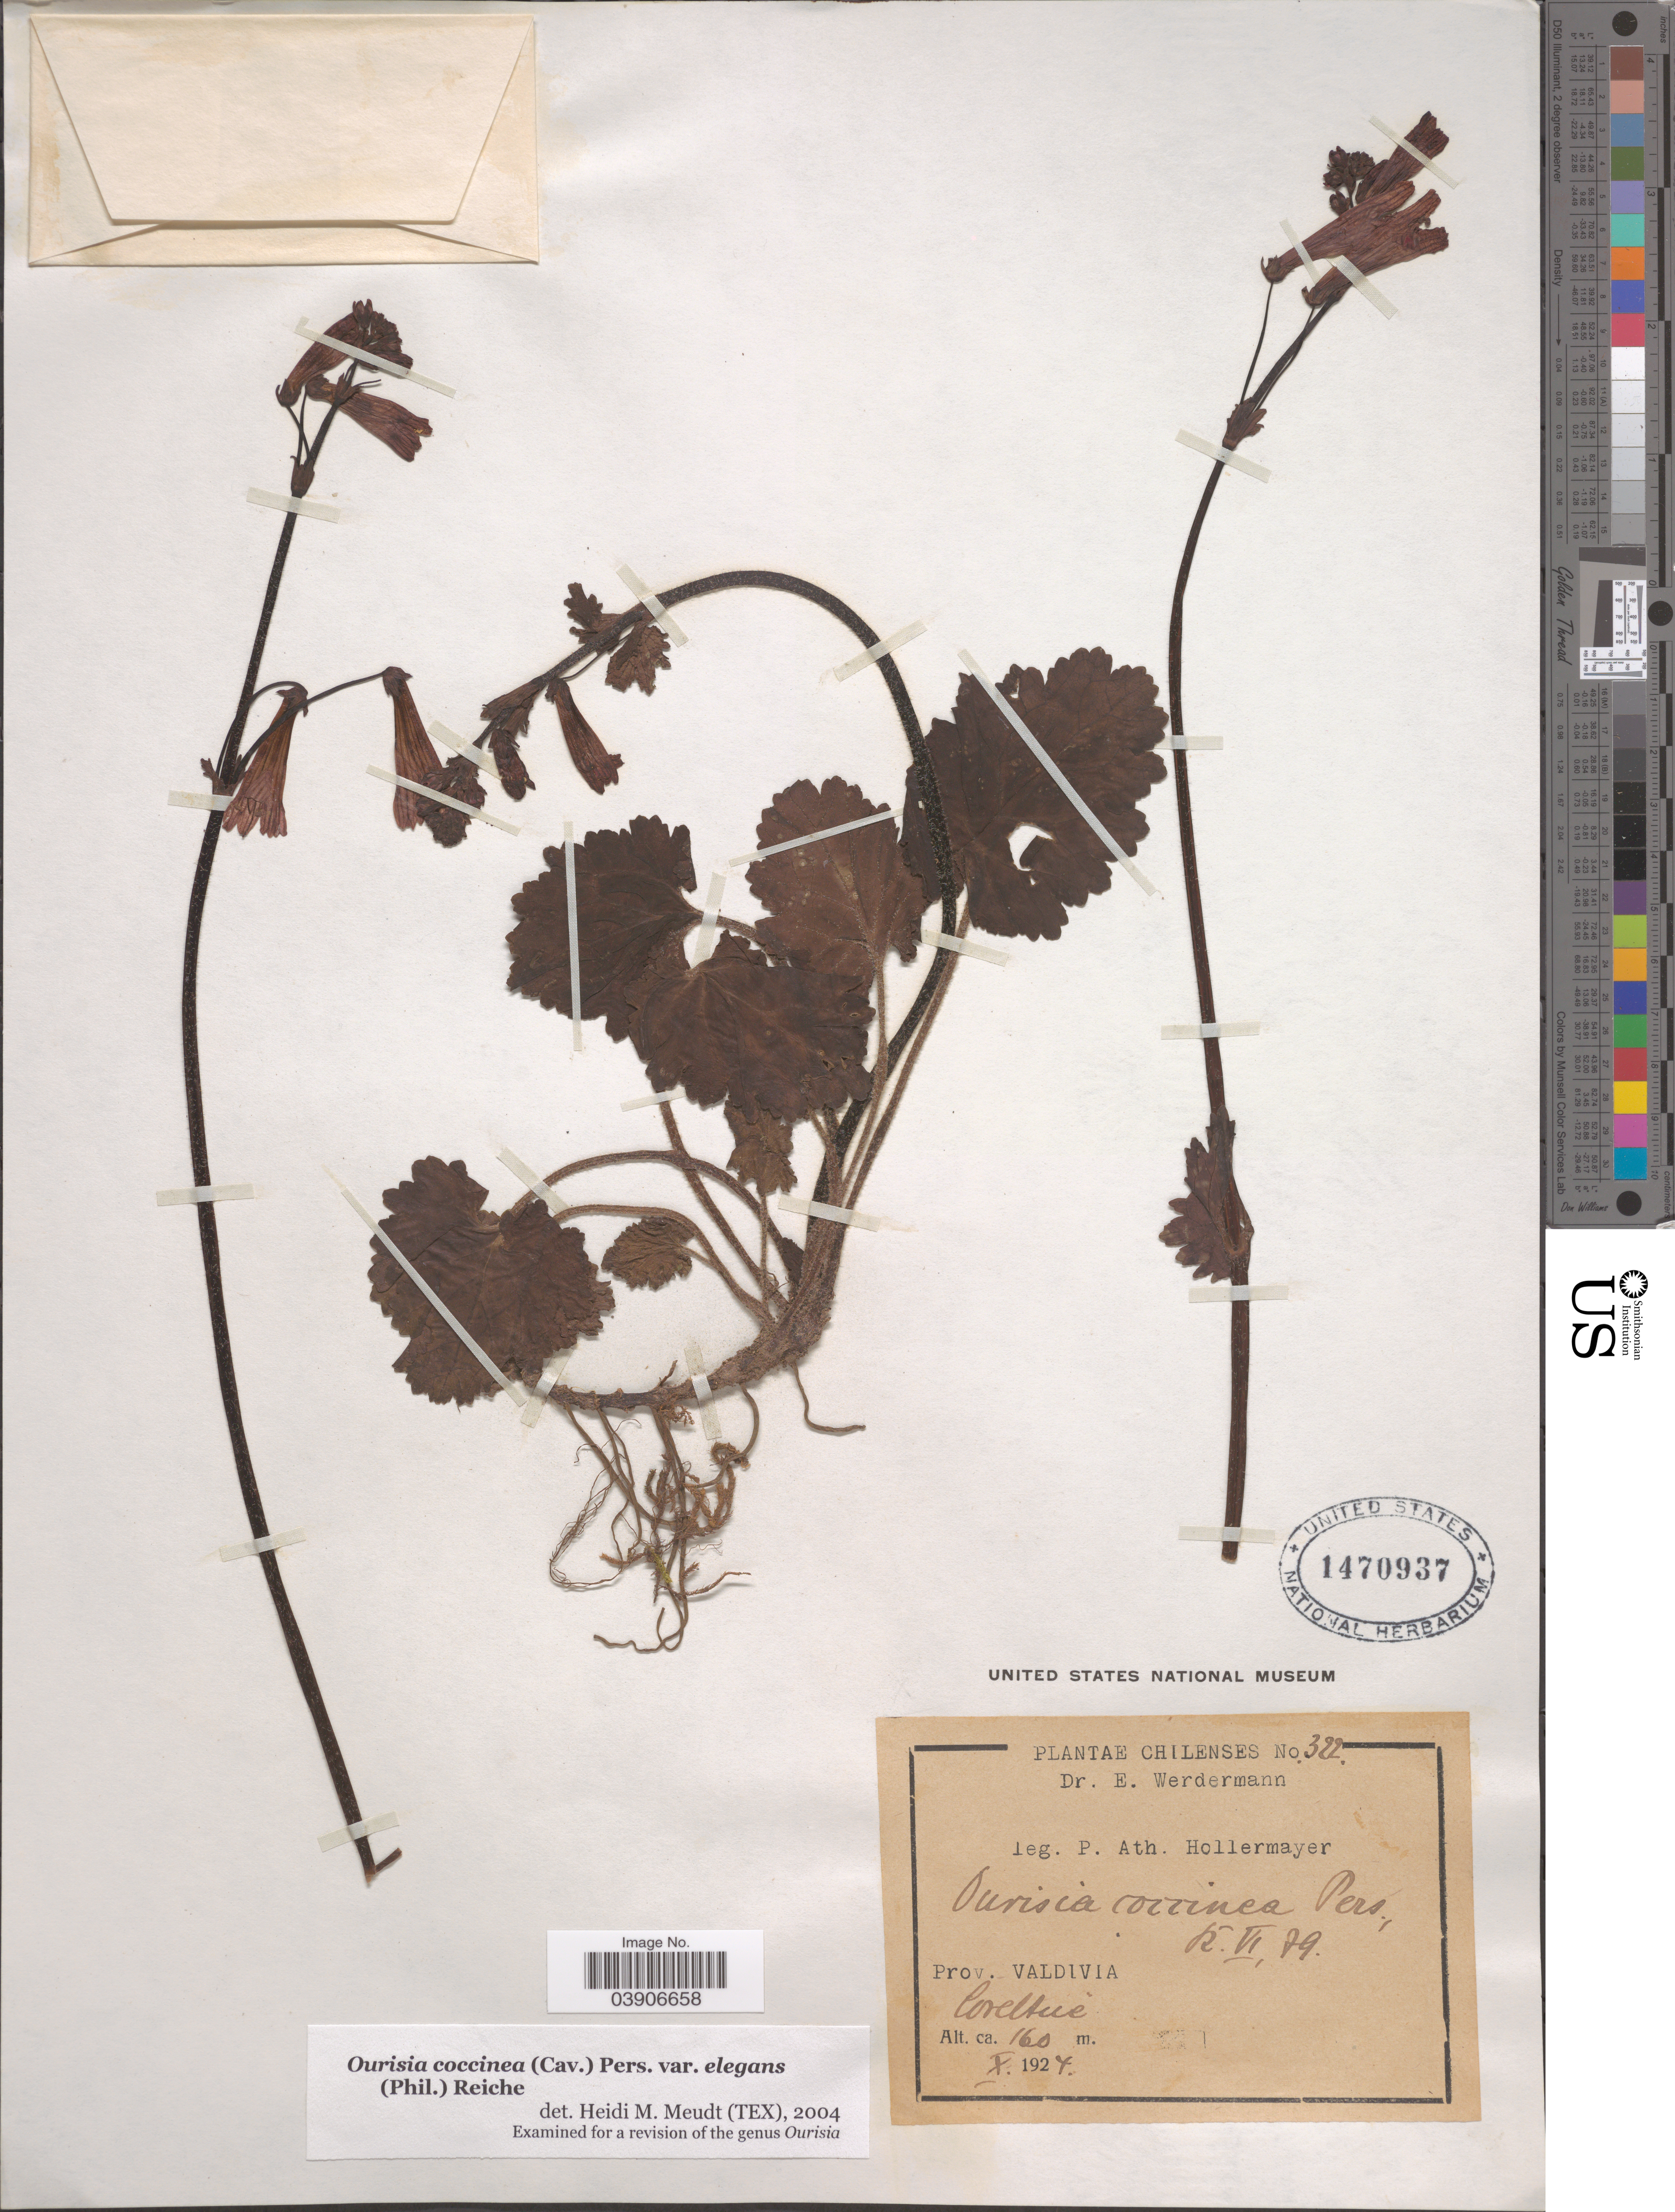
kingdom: Plantae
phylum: Tracheophyta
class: Magnoliopsida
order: Lamiales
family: Plantaginaceae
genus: Ourisia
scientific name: Ourisia coccinea var. elegans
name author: (Phil.) Reiche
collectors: P. Hollermayer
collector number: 322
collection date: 1924-10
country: Chile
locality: Prov. Valdivia. Coreltue [interpreted].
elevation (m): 160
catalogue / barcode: US 1470937